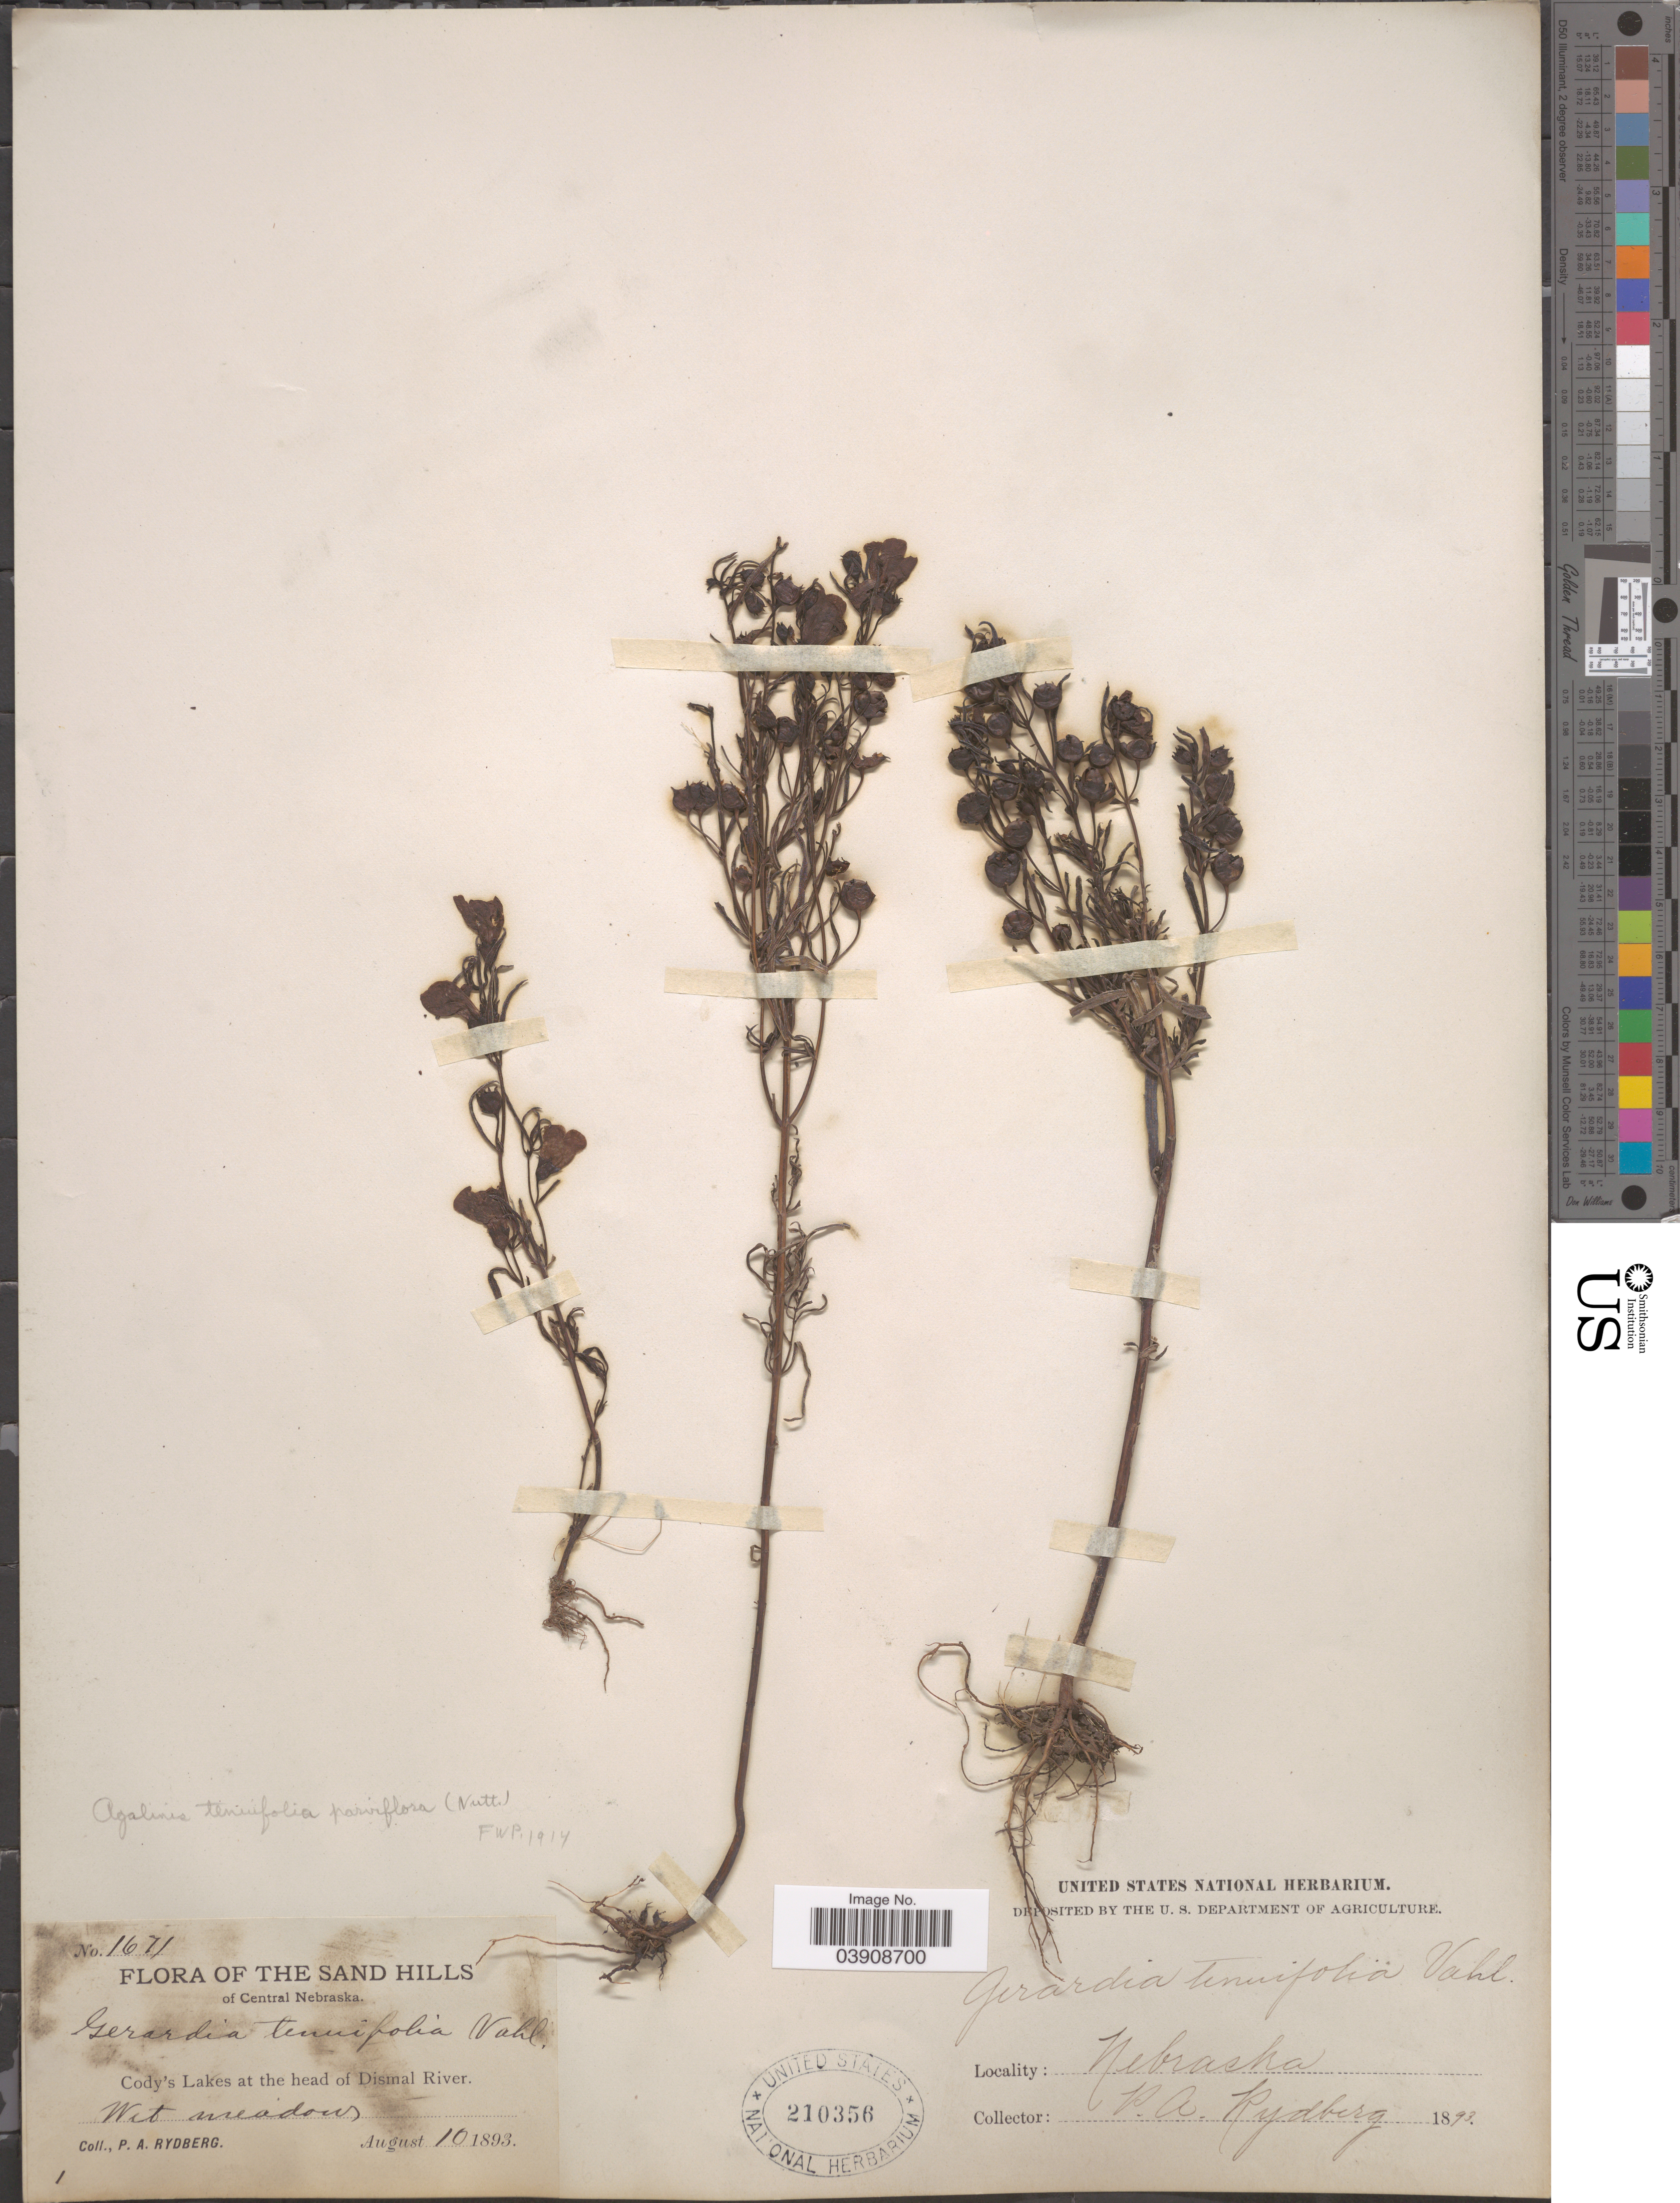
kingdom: Plantae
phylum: Tracheophyta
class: Magnoliopsida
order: Lamiales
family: Orobanchaceae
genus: Agalinis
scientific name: Agalinis tenuifolia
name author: (Vahl) Raf.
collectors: P. A. Rydberg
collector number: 1671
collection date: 1893-08-10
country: United States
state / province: Nebraska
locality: Sand Hills of Central Nebraska. Cody's Lakes at the head of Dismal River.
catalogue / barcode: US 210356